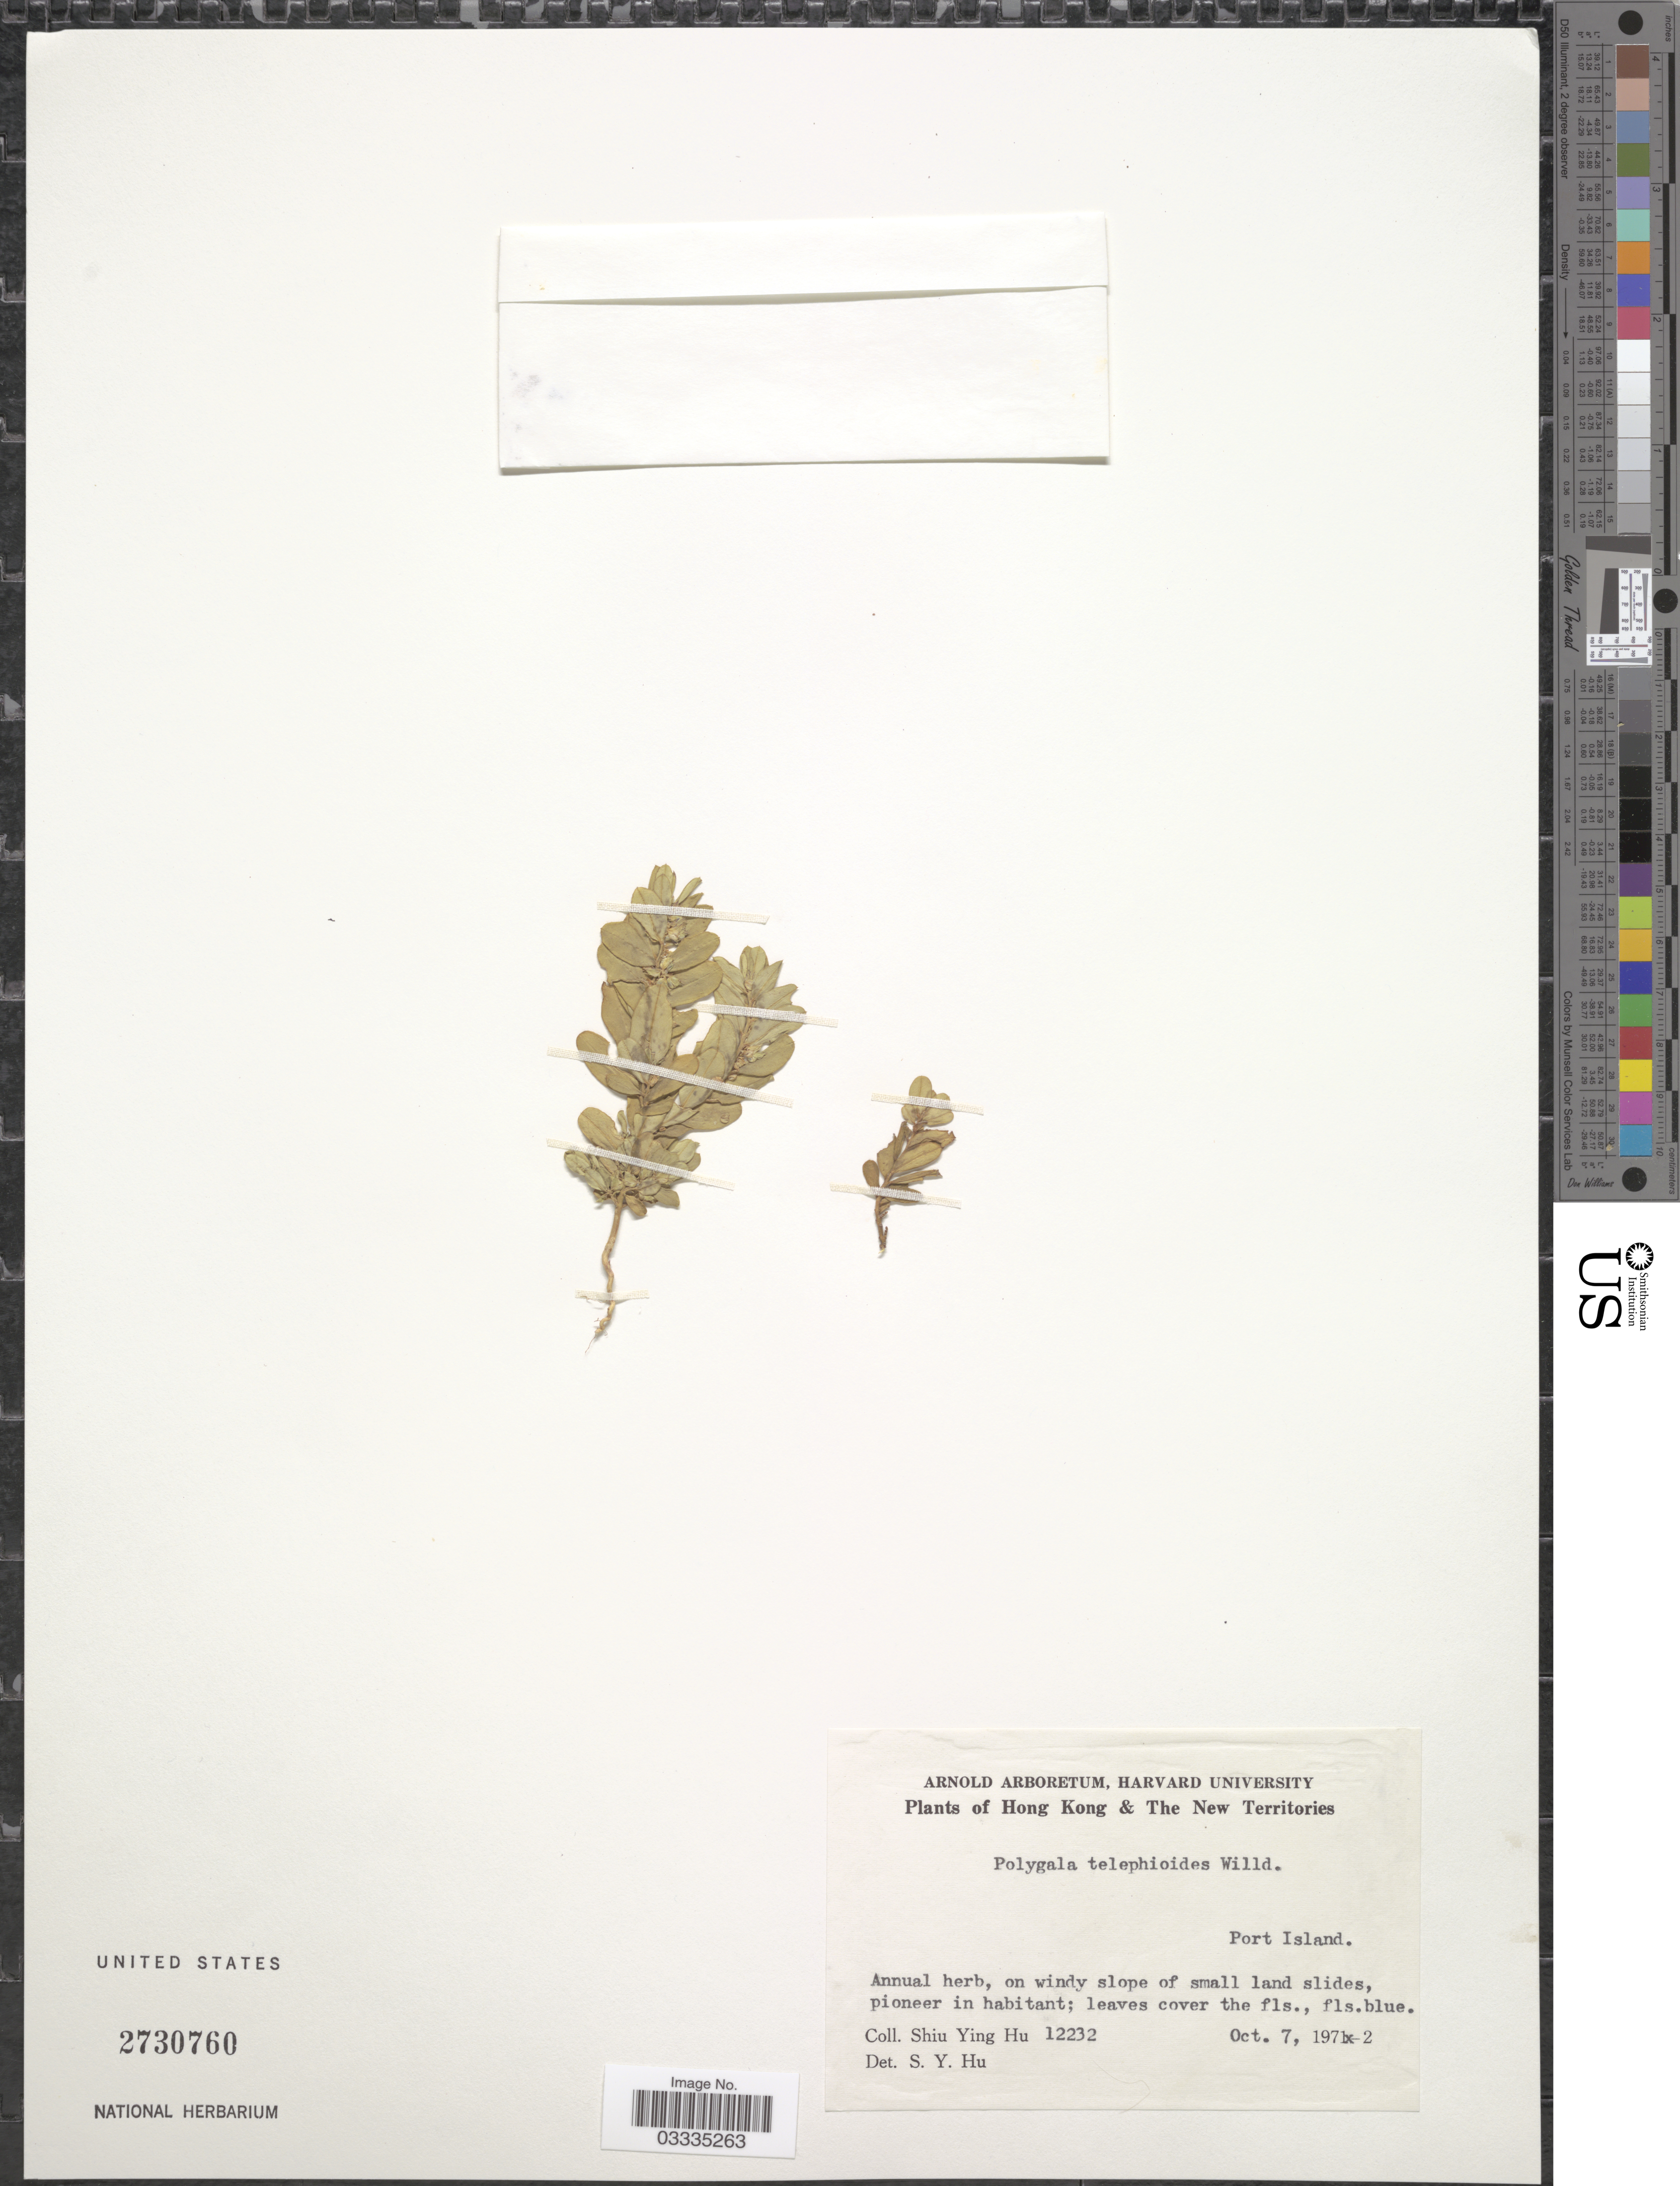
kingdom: Plantae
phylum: Tracheophyta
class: Magnoliopsida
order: Fabales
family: Polygalaceae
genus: Polygala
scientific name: Polygala telephioides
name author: Willd.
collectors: S. Y. Hu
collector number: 12232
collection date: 1972-10-07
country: China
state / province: Hong Kong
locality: The New Territories. Port Island.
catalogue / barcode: US 2730760